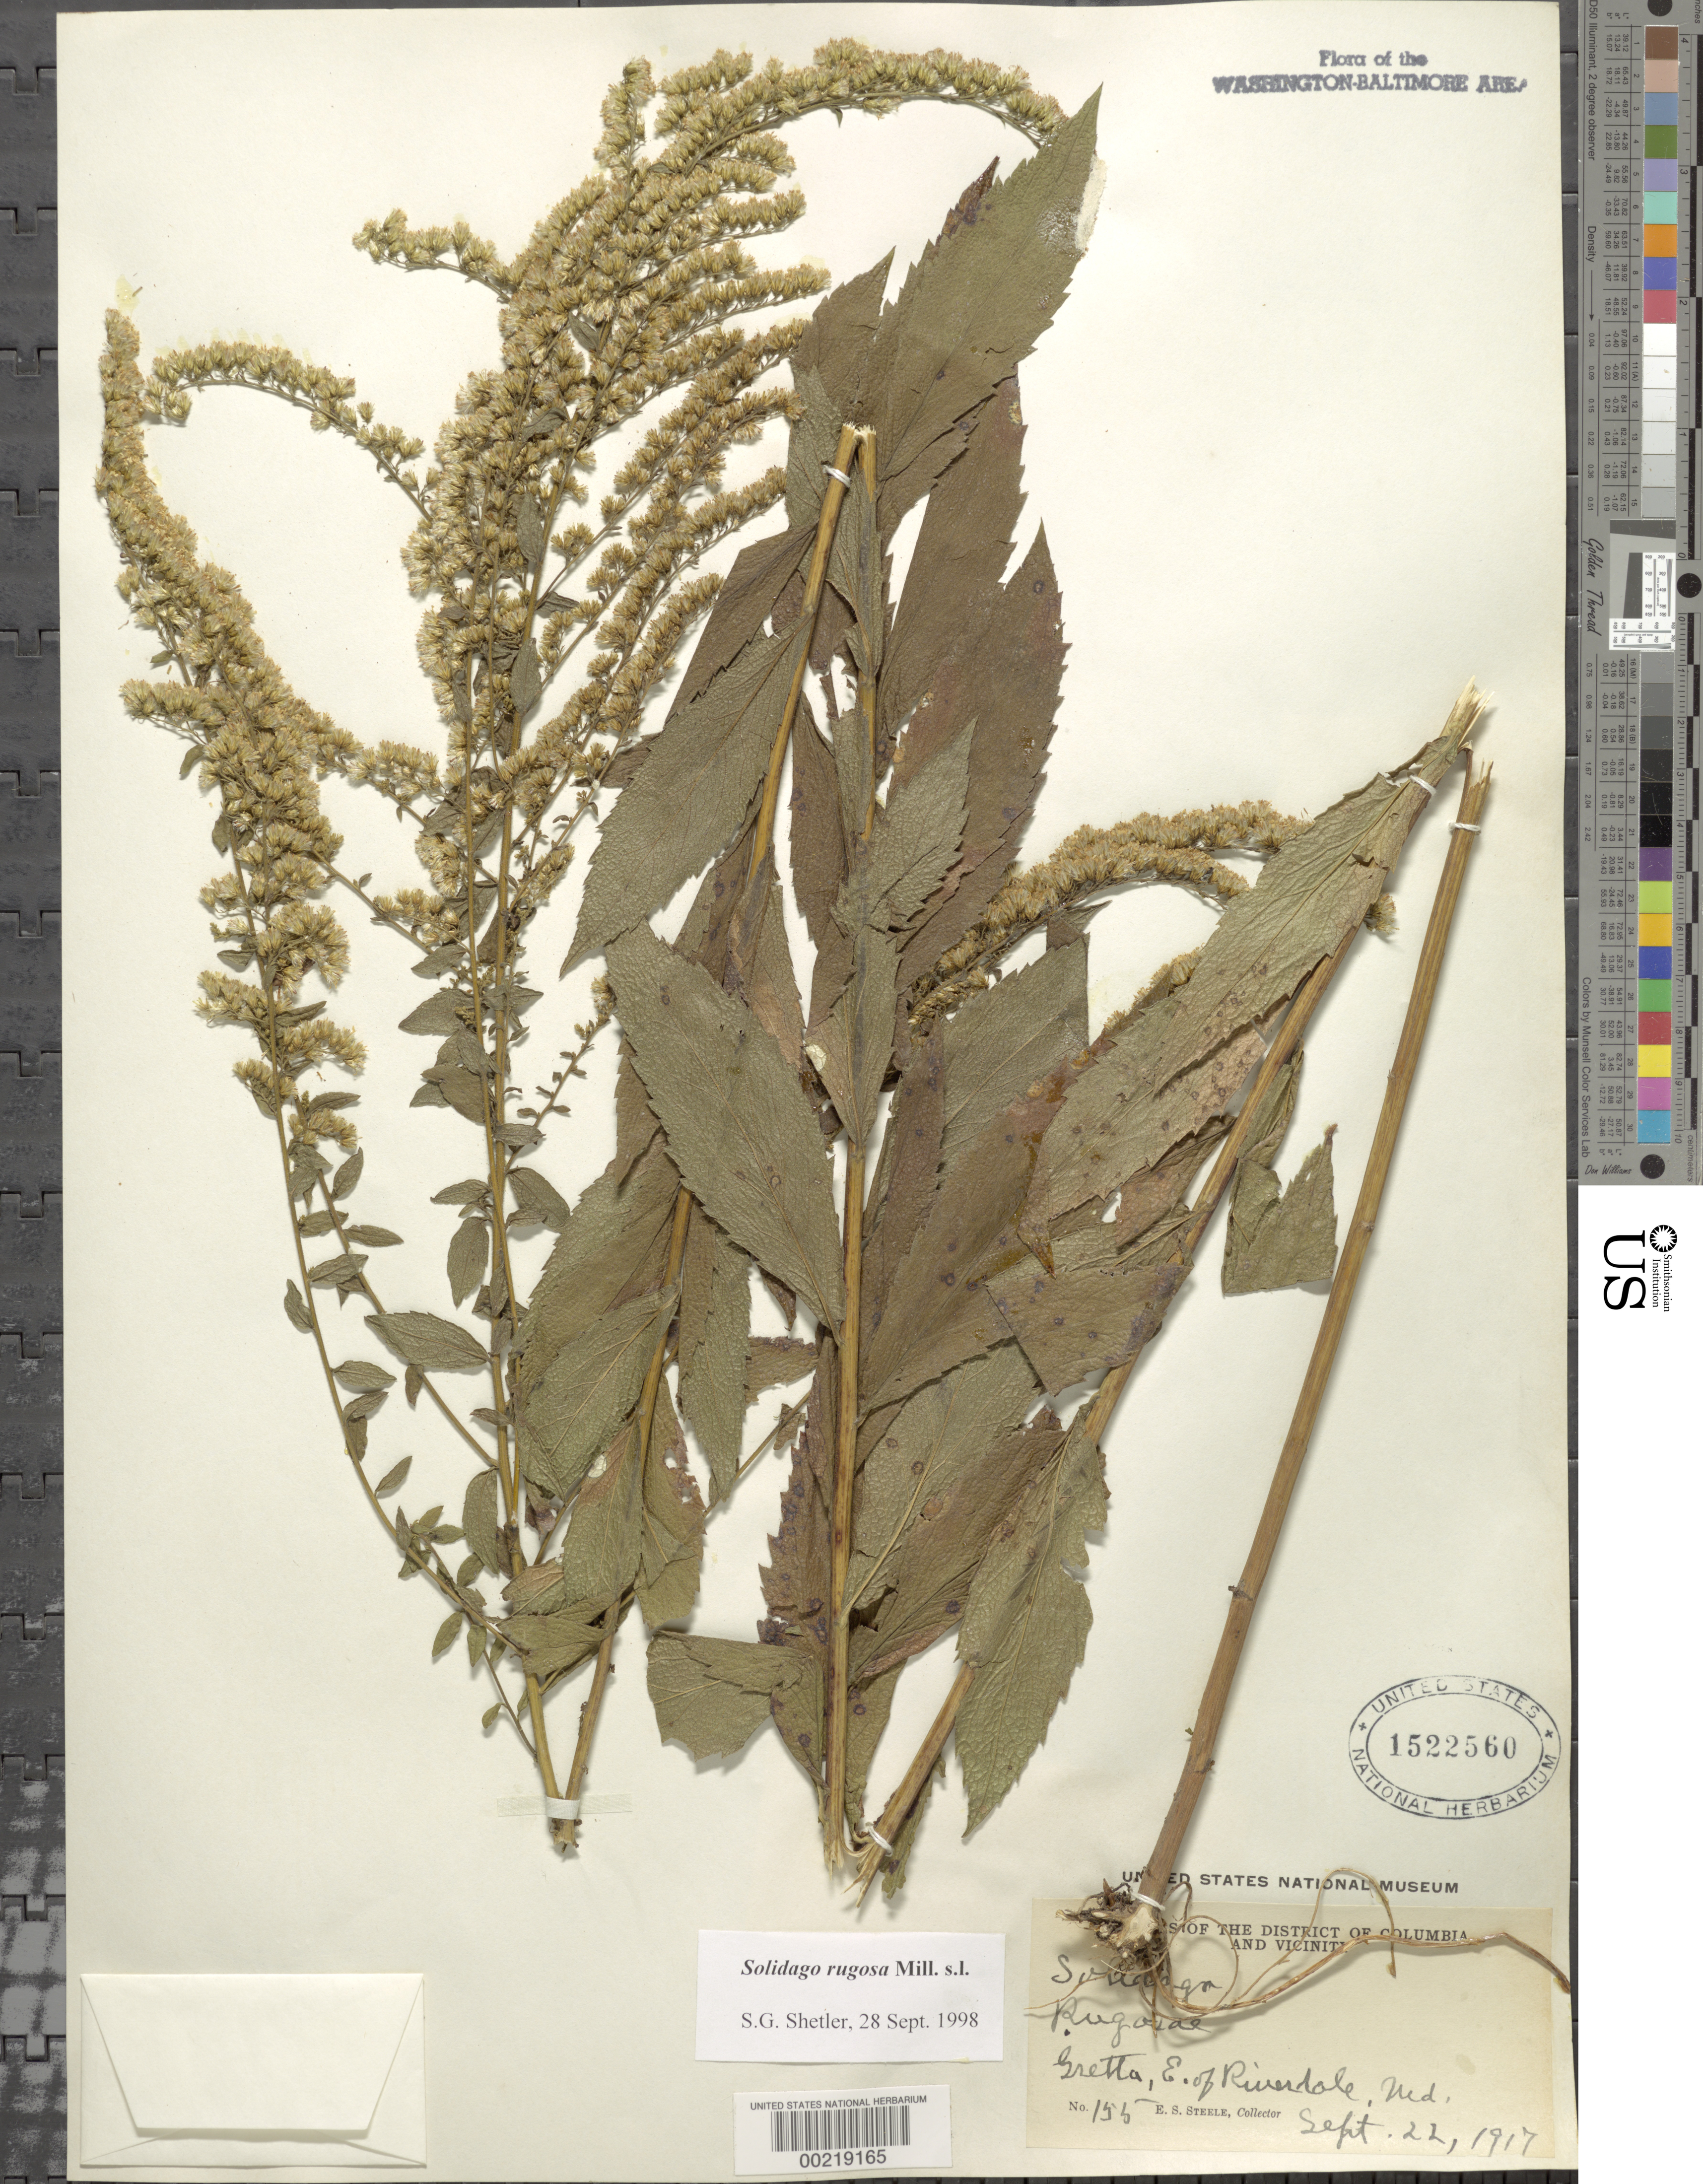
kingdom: Plantae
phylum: Tracheophyta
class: Magnoliopsida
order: Asterales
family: Asteraceae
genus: Solidago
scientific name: Solidago rugosa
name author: Mill.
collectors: E. Steele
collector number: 155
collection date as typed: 22 Sep 1917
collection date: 1917-09-22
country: United States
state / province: Maryland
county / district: Prince George's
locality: Gretta, east of Riverdale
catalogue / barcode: US 1522560